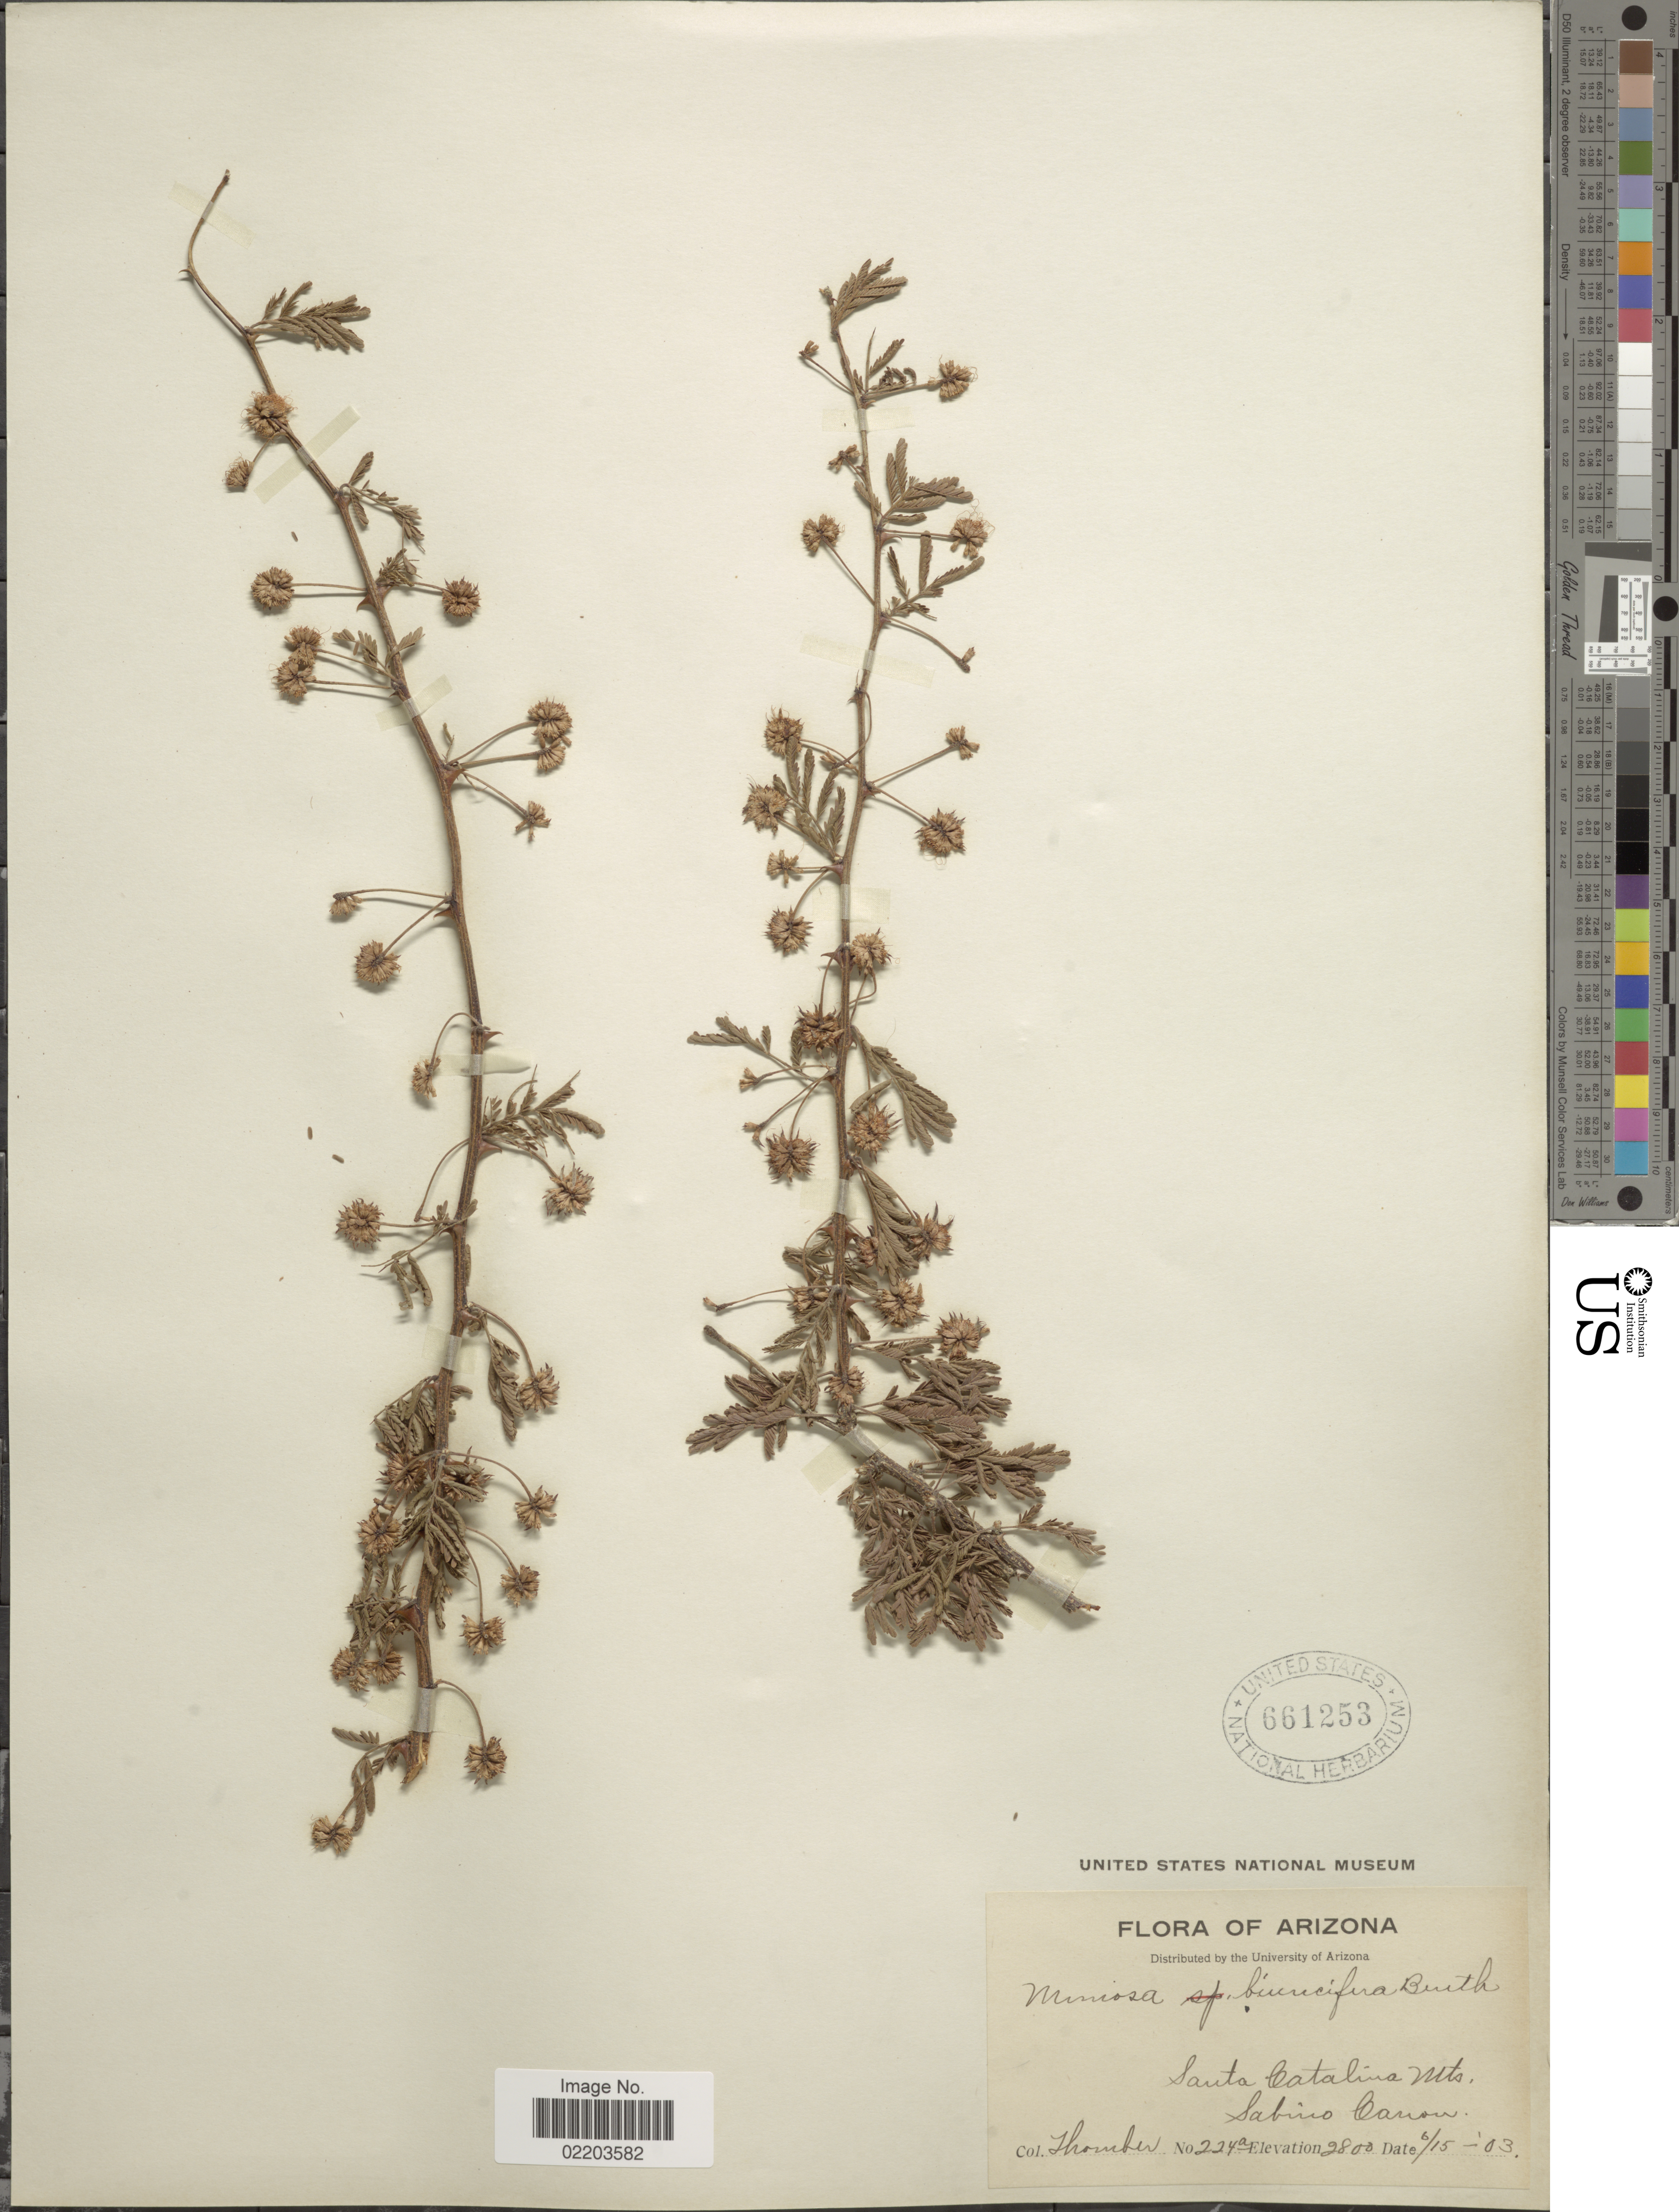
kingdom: Plantae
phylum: Tracheophyta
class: Magnoliopsida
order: Fabales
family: Fabaceae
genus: Mimosa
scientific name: Mimosa biuncifera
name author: Benth.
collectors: J. Thornber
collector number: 224a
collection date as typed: Transcribed d/m/y: 15/6/03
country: United States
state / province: Arizona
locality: Santa Catalina Mts, Sabino Canon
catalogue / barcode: US 661253